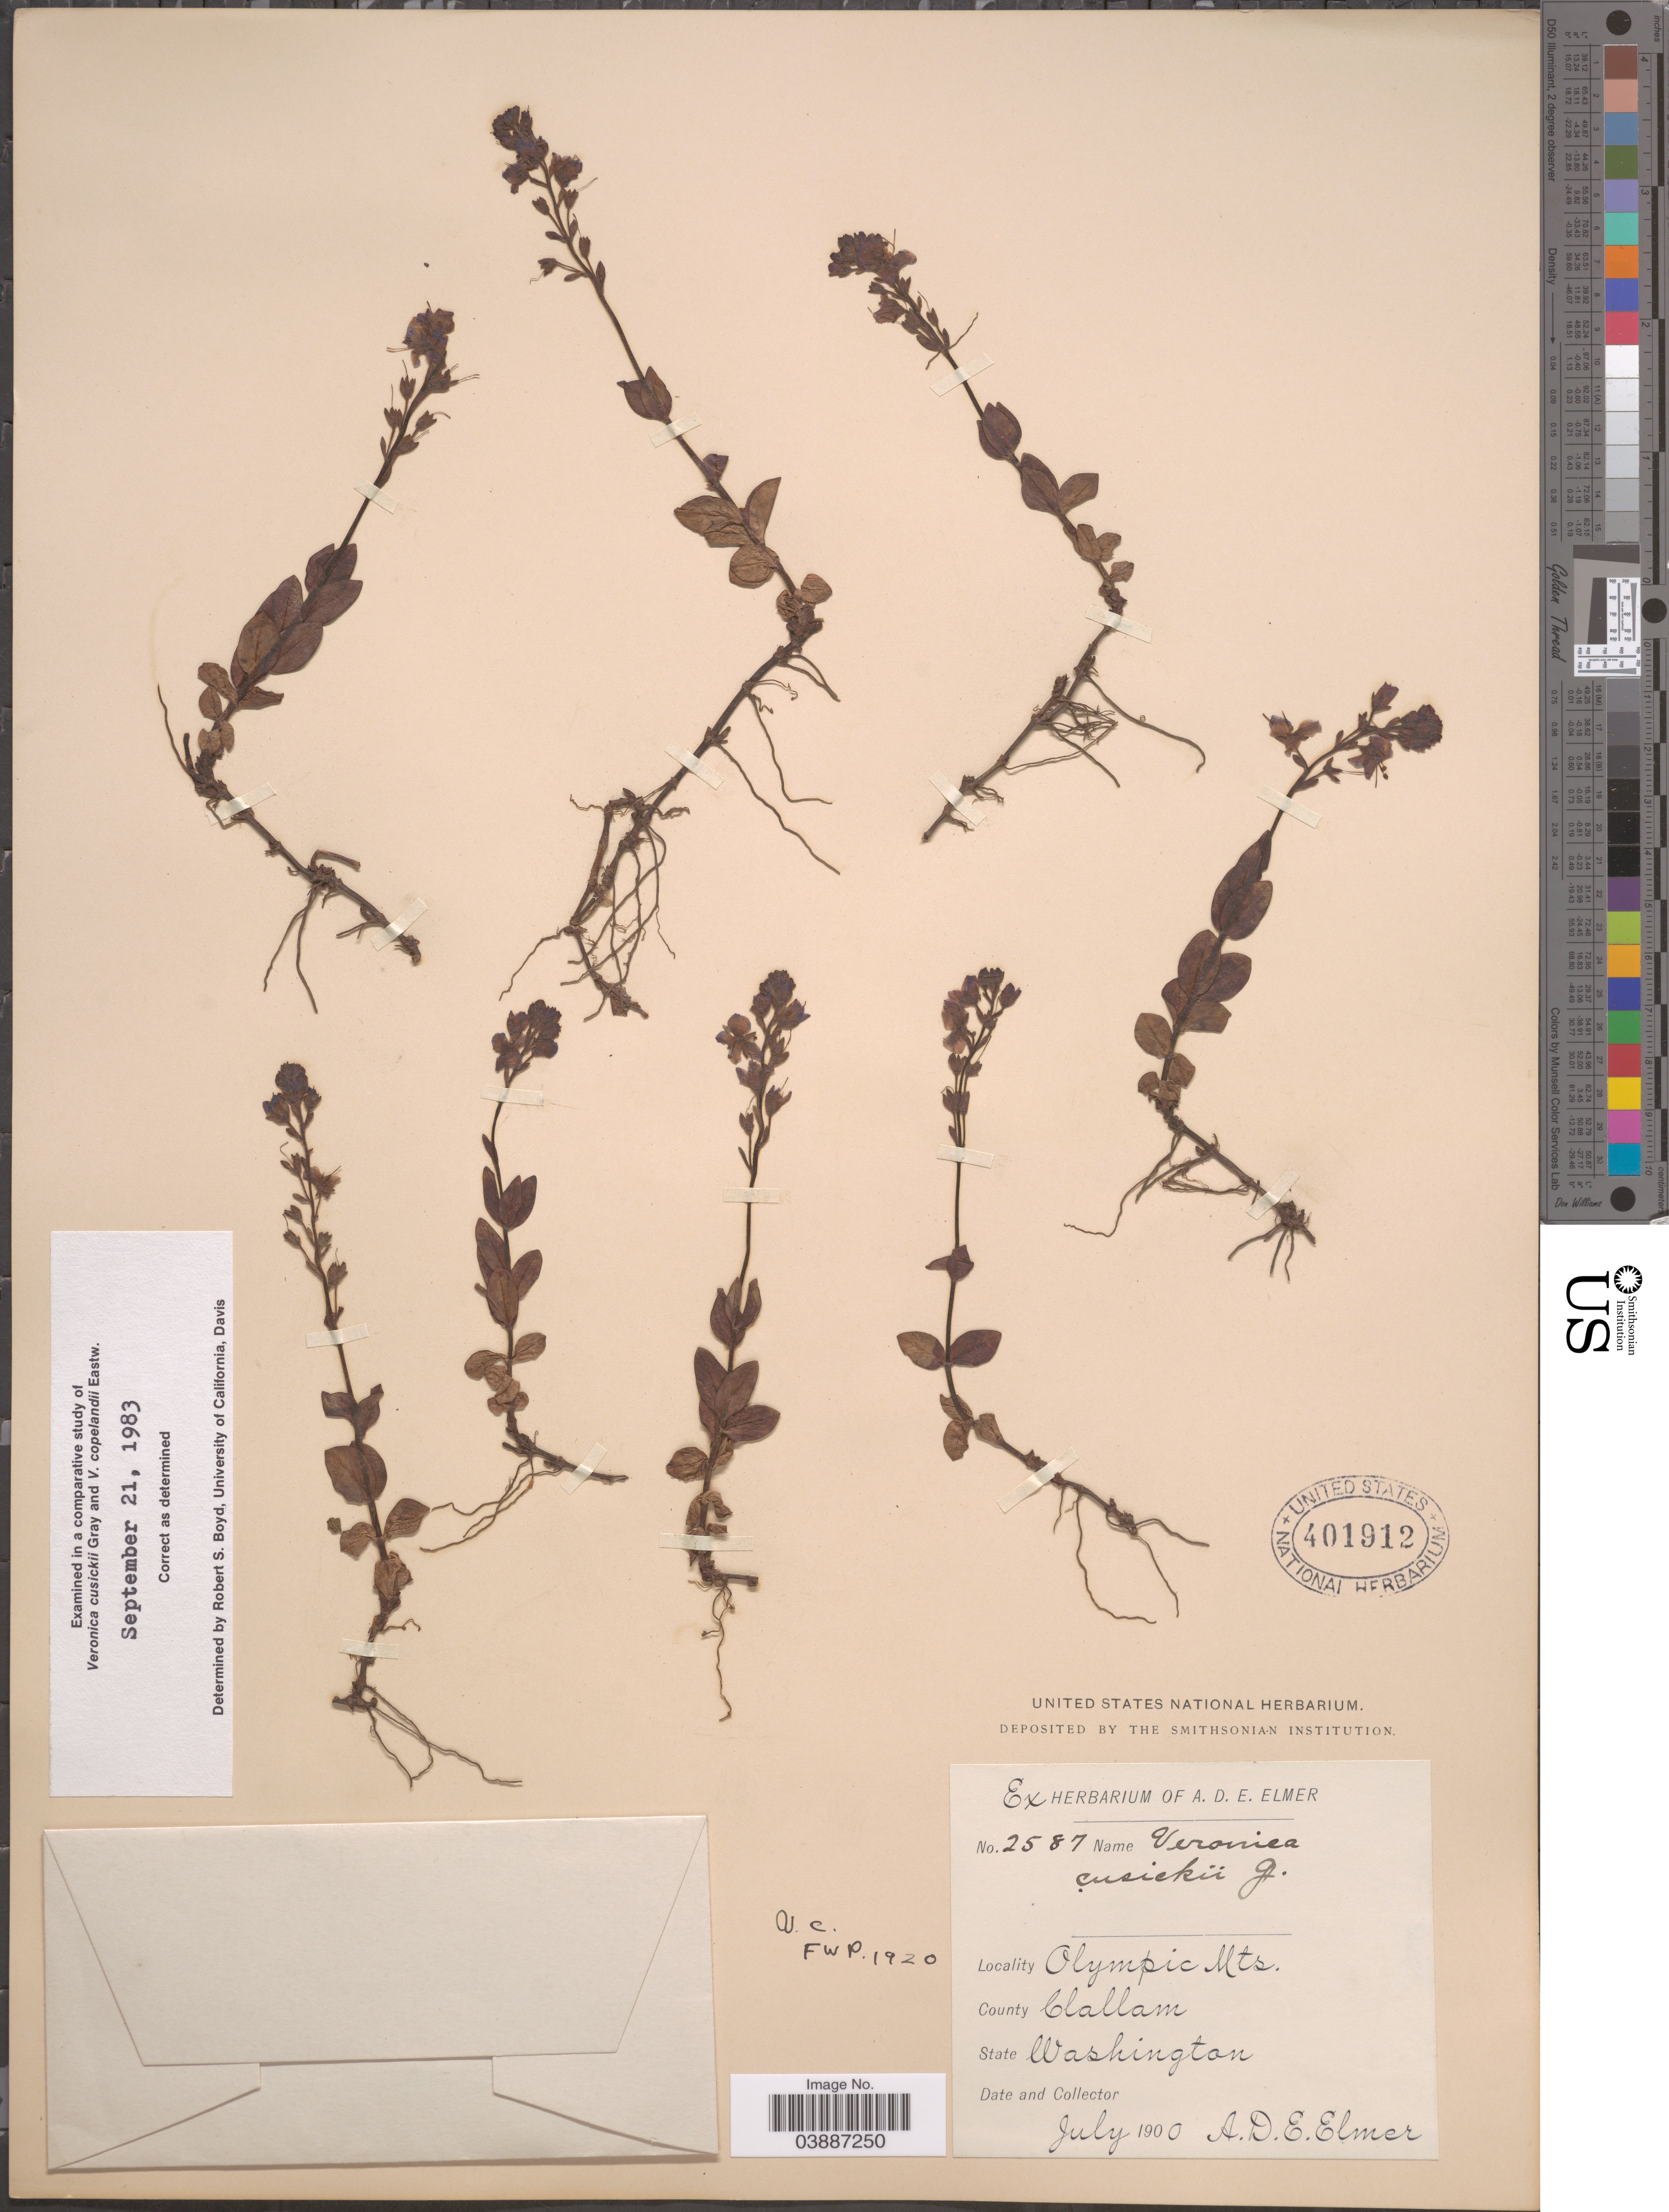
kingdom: Plantae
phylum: Tracheophyta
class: Magnoliopsida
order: Lamiales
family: Plantaginaceae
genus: Veronica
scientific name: Veronica cusickii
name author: A. Gray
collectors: A. D. E. Elmer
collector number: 2587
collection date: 1900-07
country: United States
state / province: Washington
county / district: Clallam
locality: Olympic Mts. County Clallam.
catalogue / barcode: US 401912